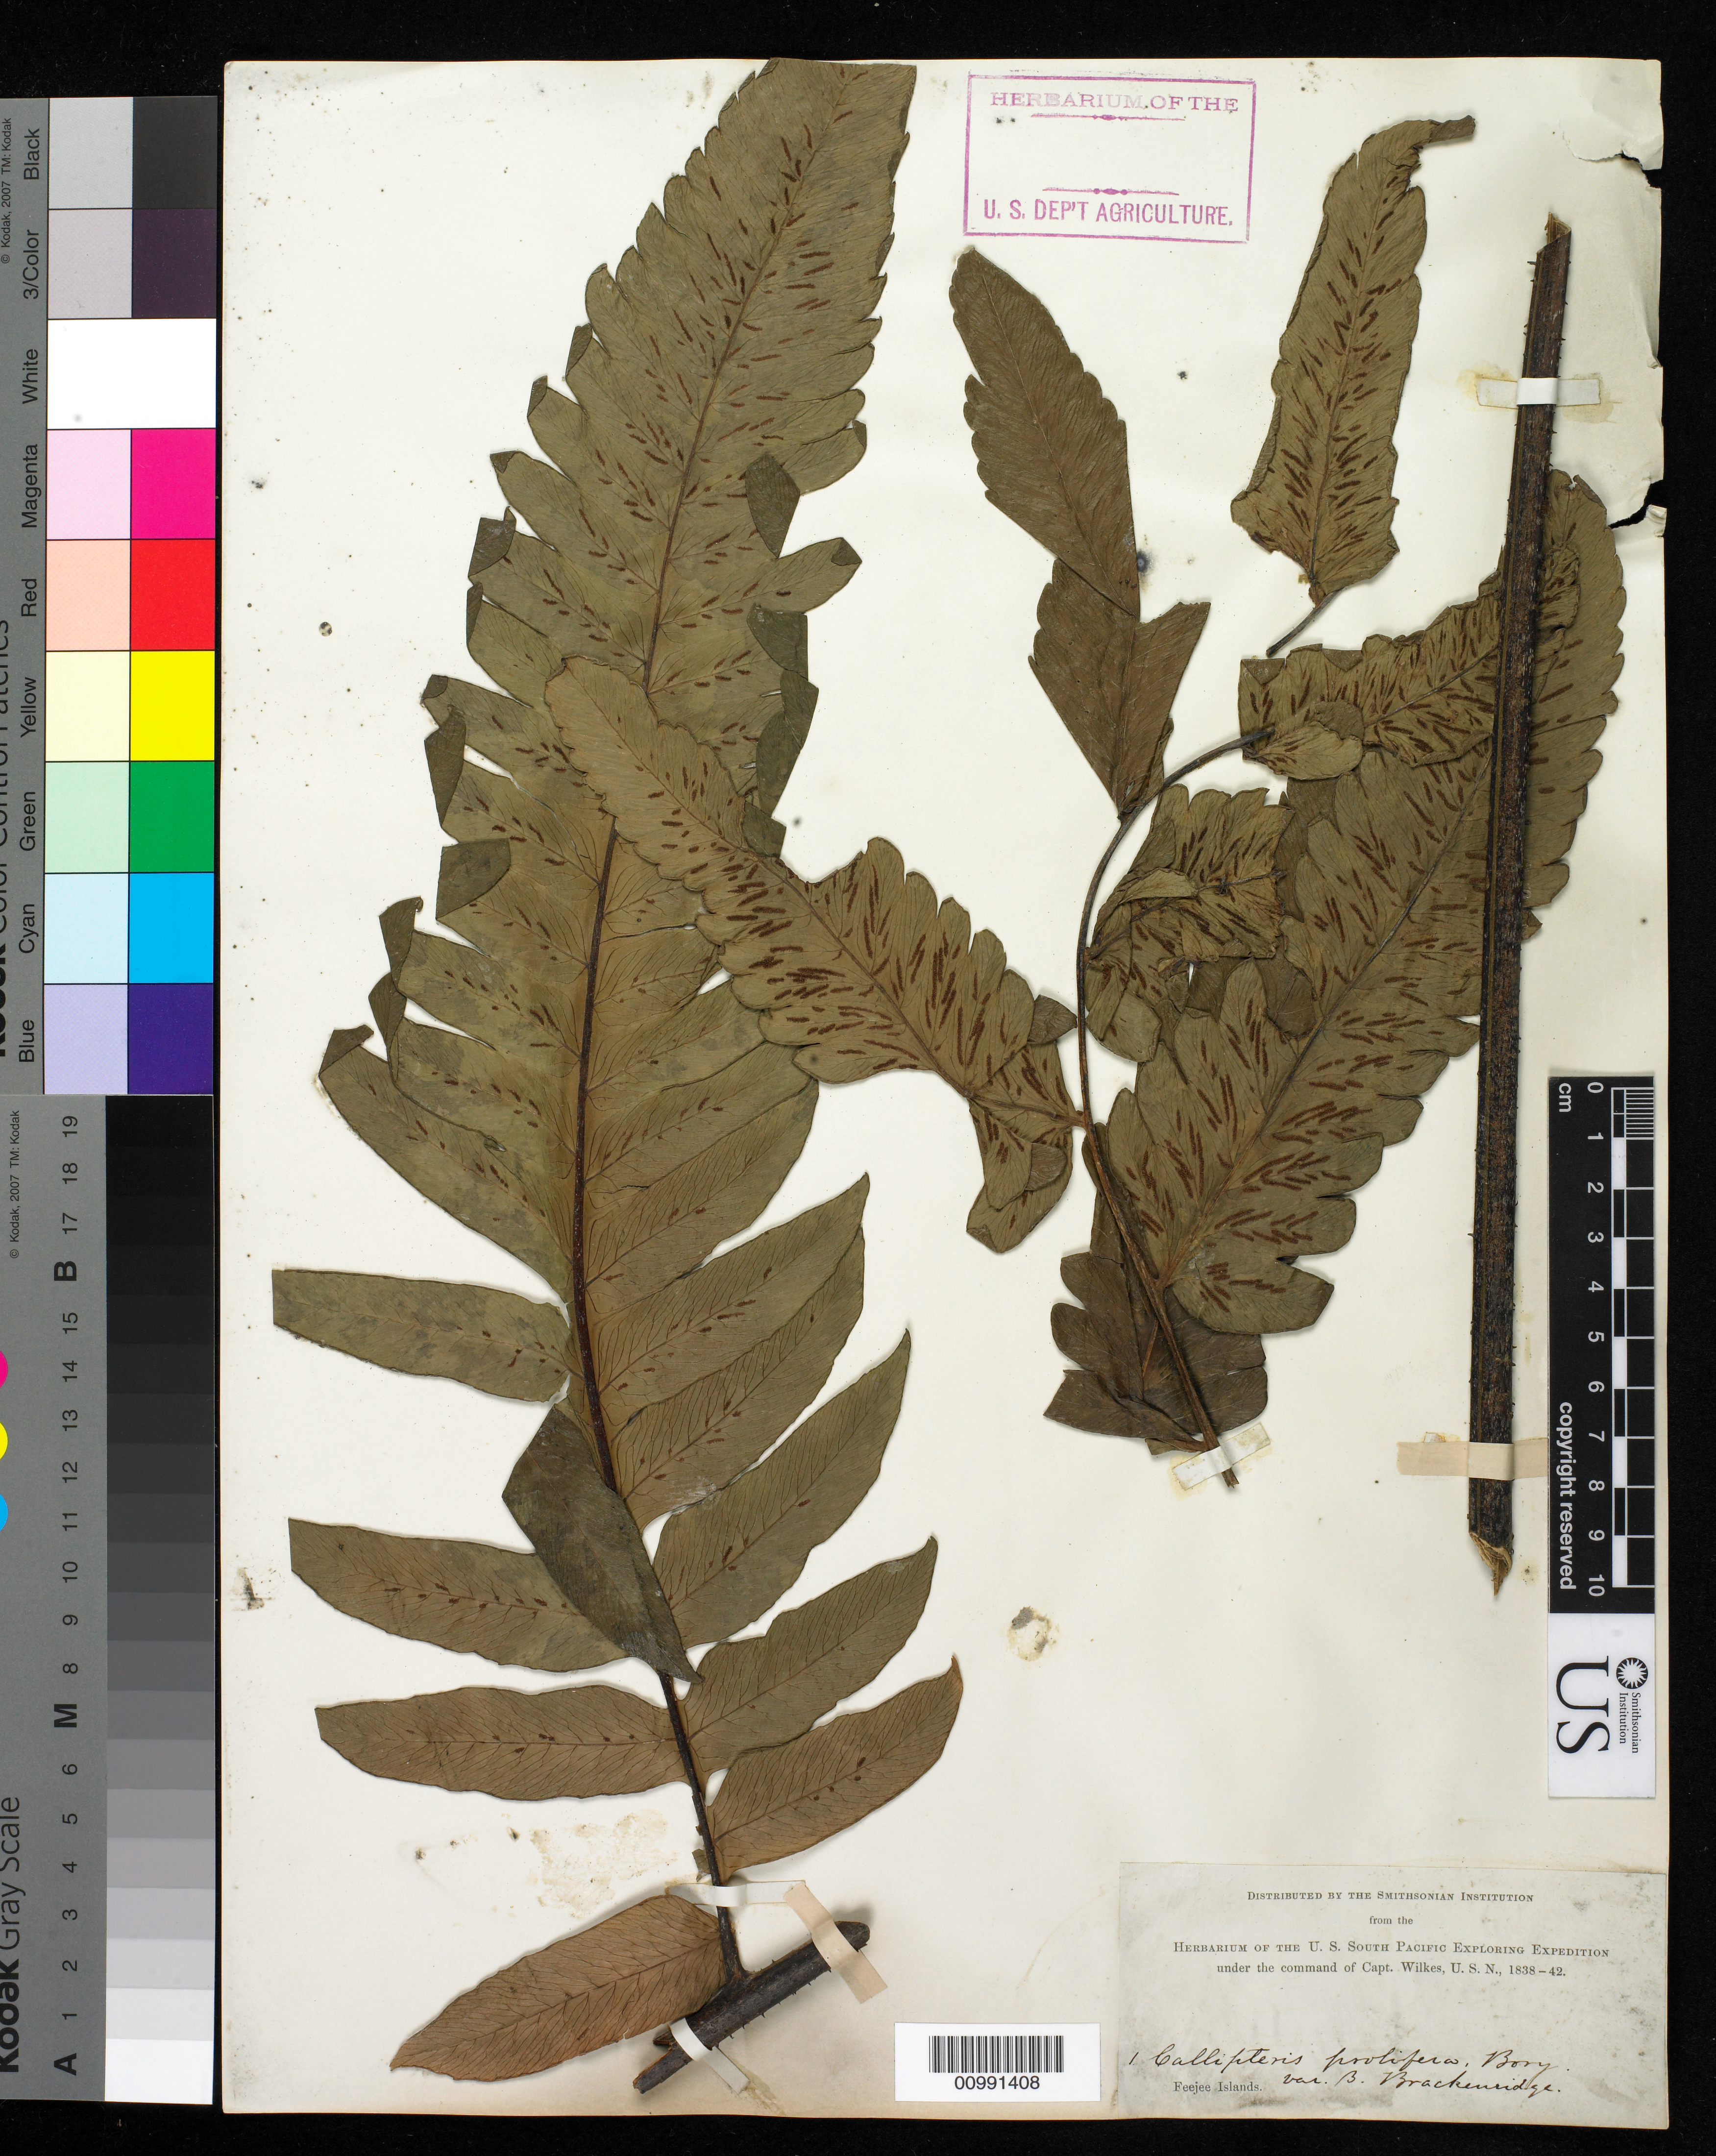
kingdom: Plantae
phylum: Tracheophyta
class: Polypodiopsida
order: Polypodiales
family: Athyriaceae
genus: Diplazium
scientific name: Diplazium proliferum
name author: (Lam.) Thouars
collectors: Wilkes Explor. Exped.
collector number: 1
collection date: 1838/1842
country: Fiji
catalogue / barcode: US 98551